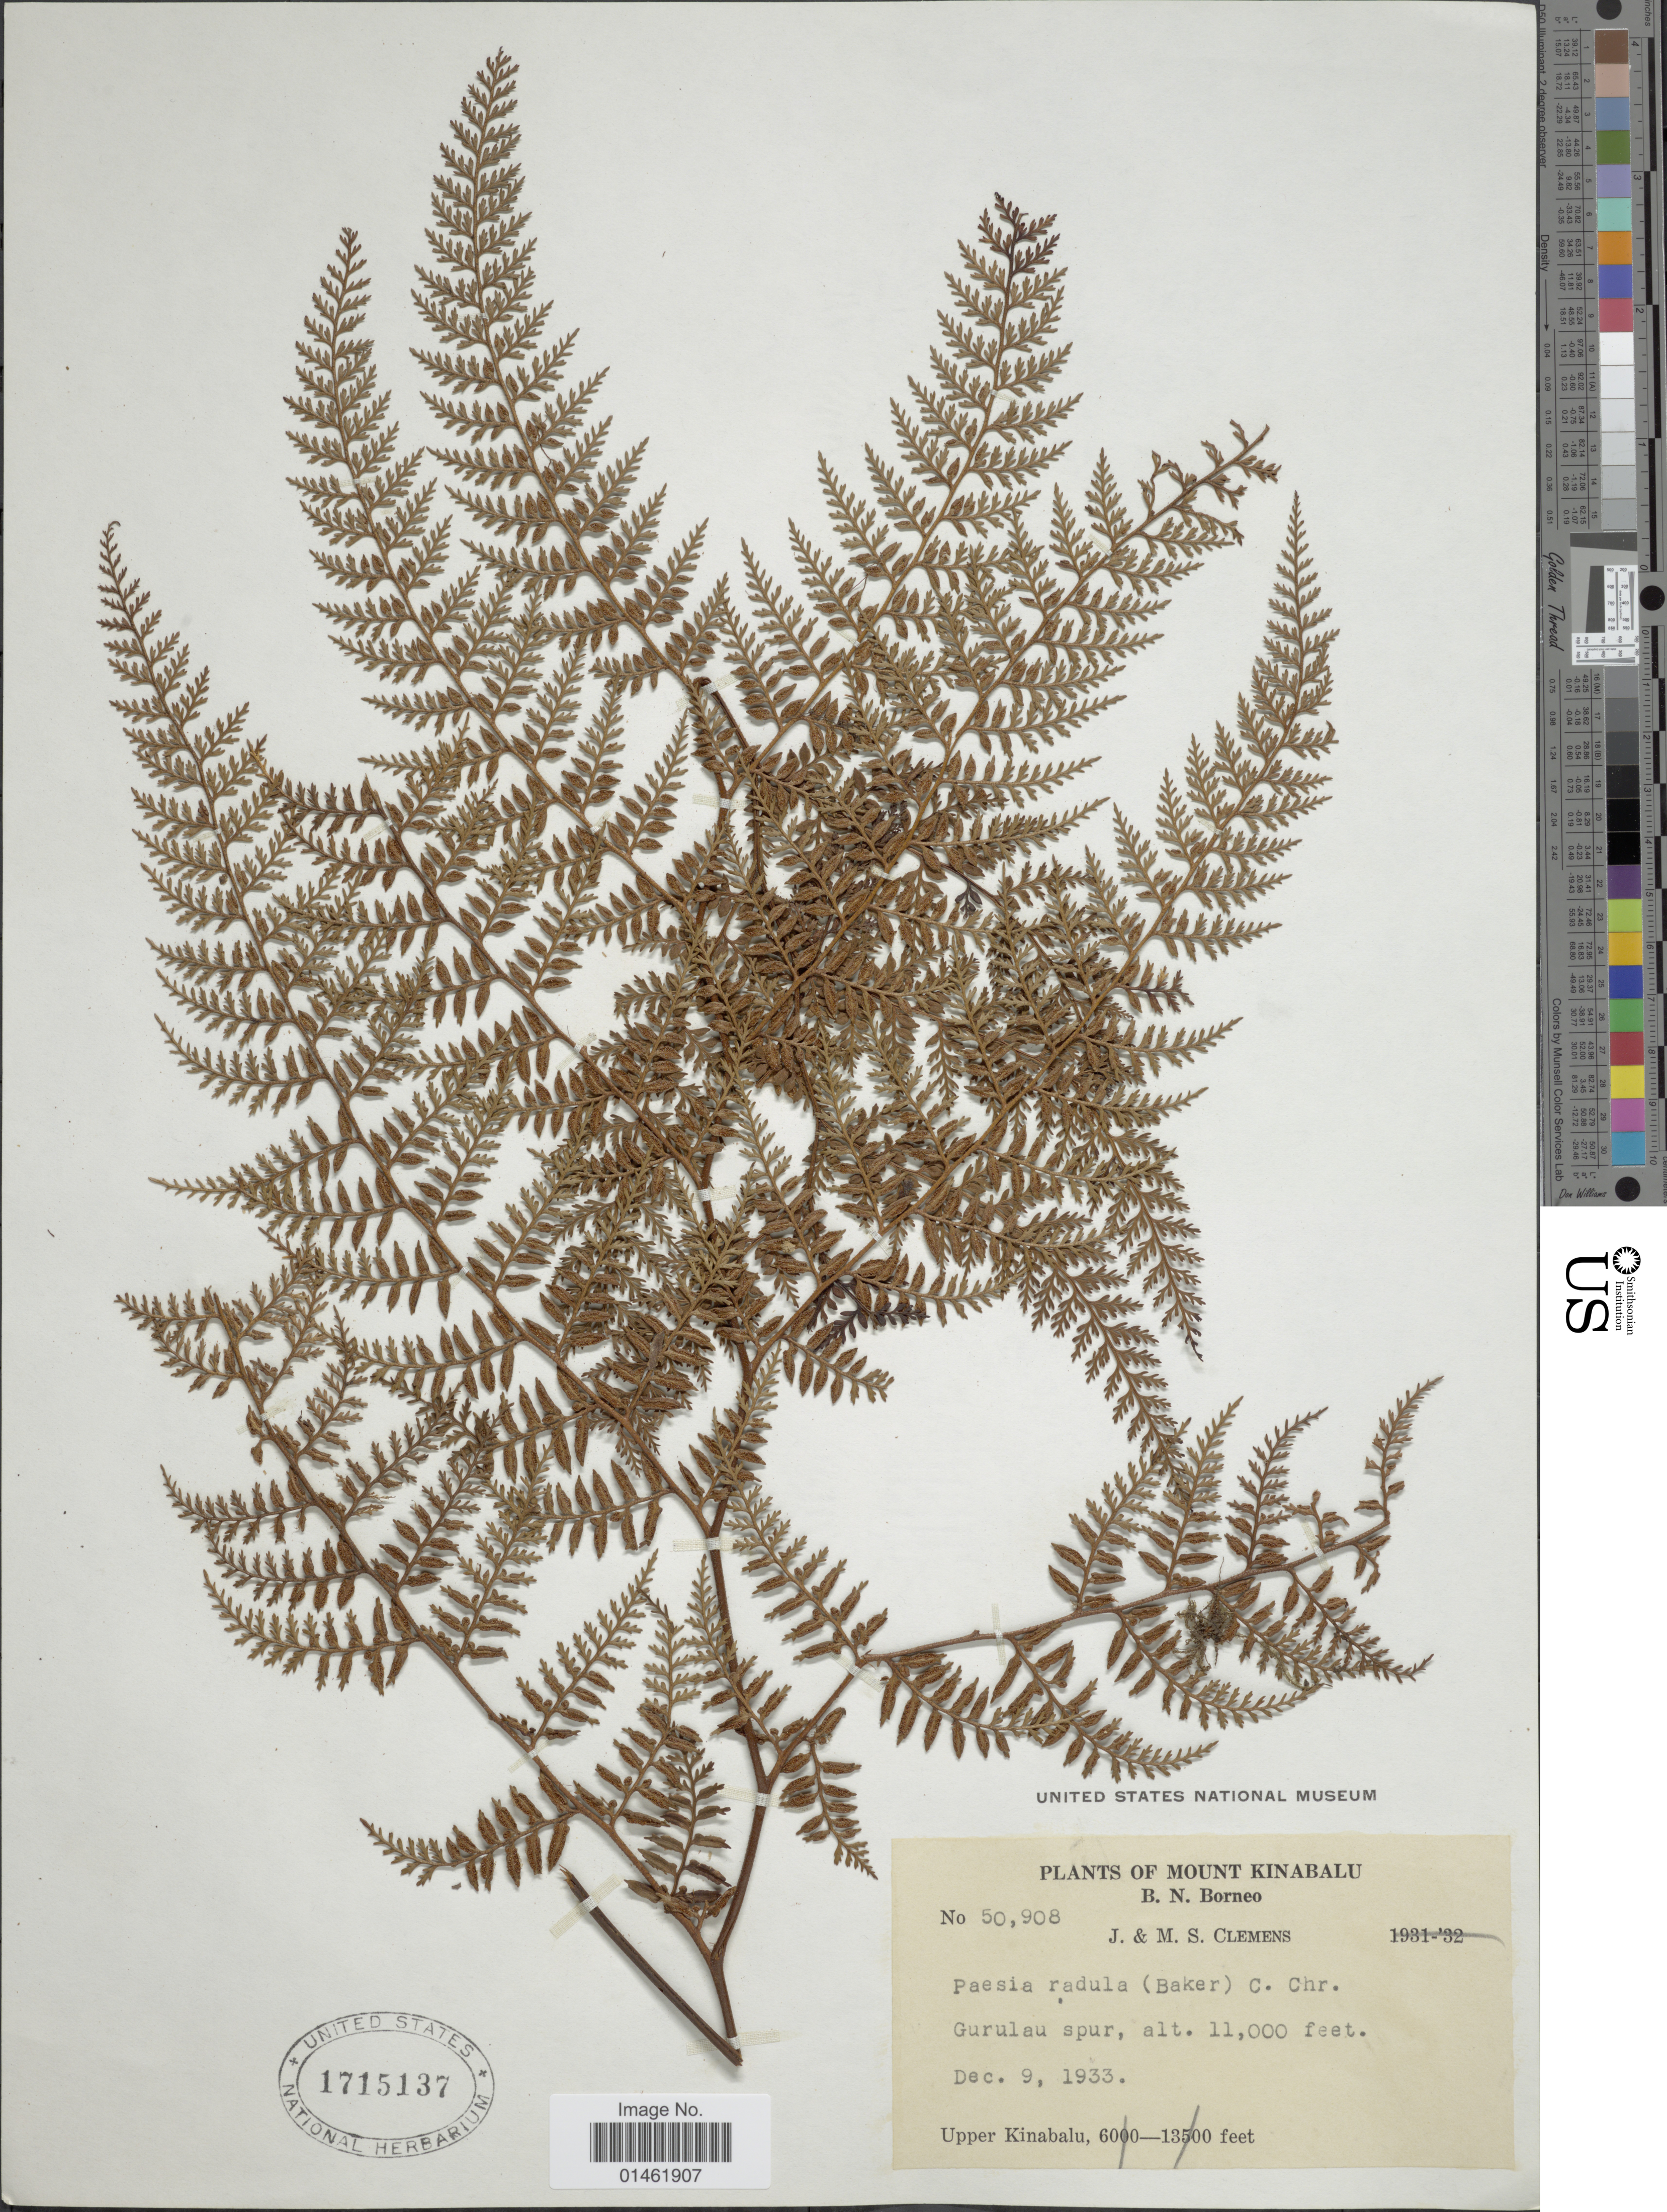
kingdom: Plantae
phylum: Tracheophyta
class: Polypodiopsida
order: Polypodiales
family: Dennstaedtiaceae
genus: Paesia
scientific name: Paesia radula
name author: (Baker) C. Chr.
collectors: J. Clemens & M. S. Clemens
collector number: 50908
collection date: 1933-12-09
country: Malaysia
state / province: Sabah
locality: Mount Kinabalu, B.N. Borneo, Gurulau spur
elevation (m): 3353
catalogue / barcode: US 1715137